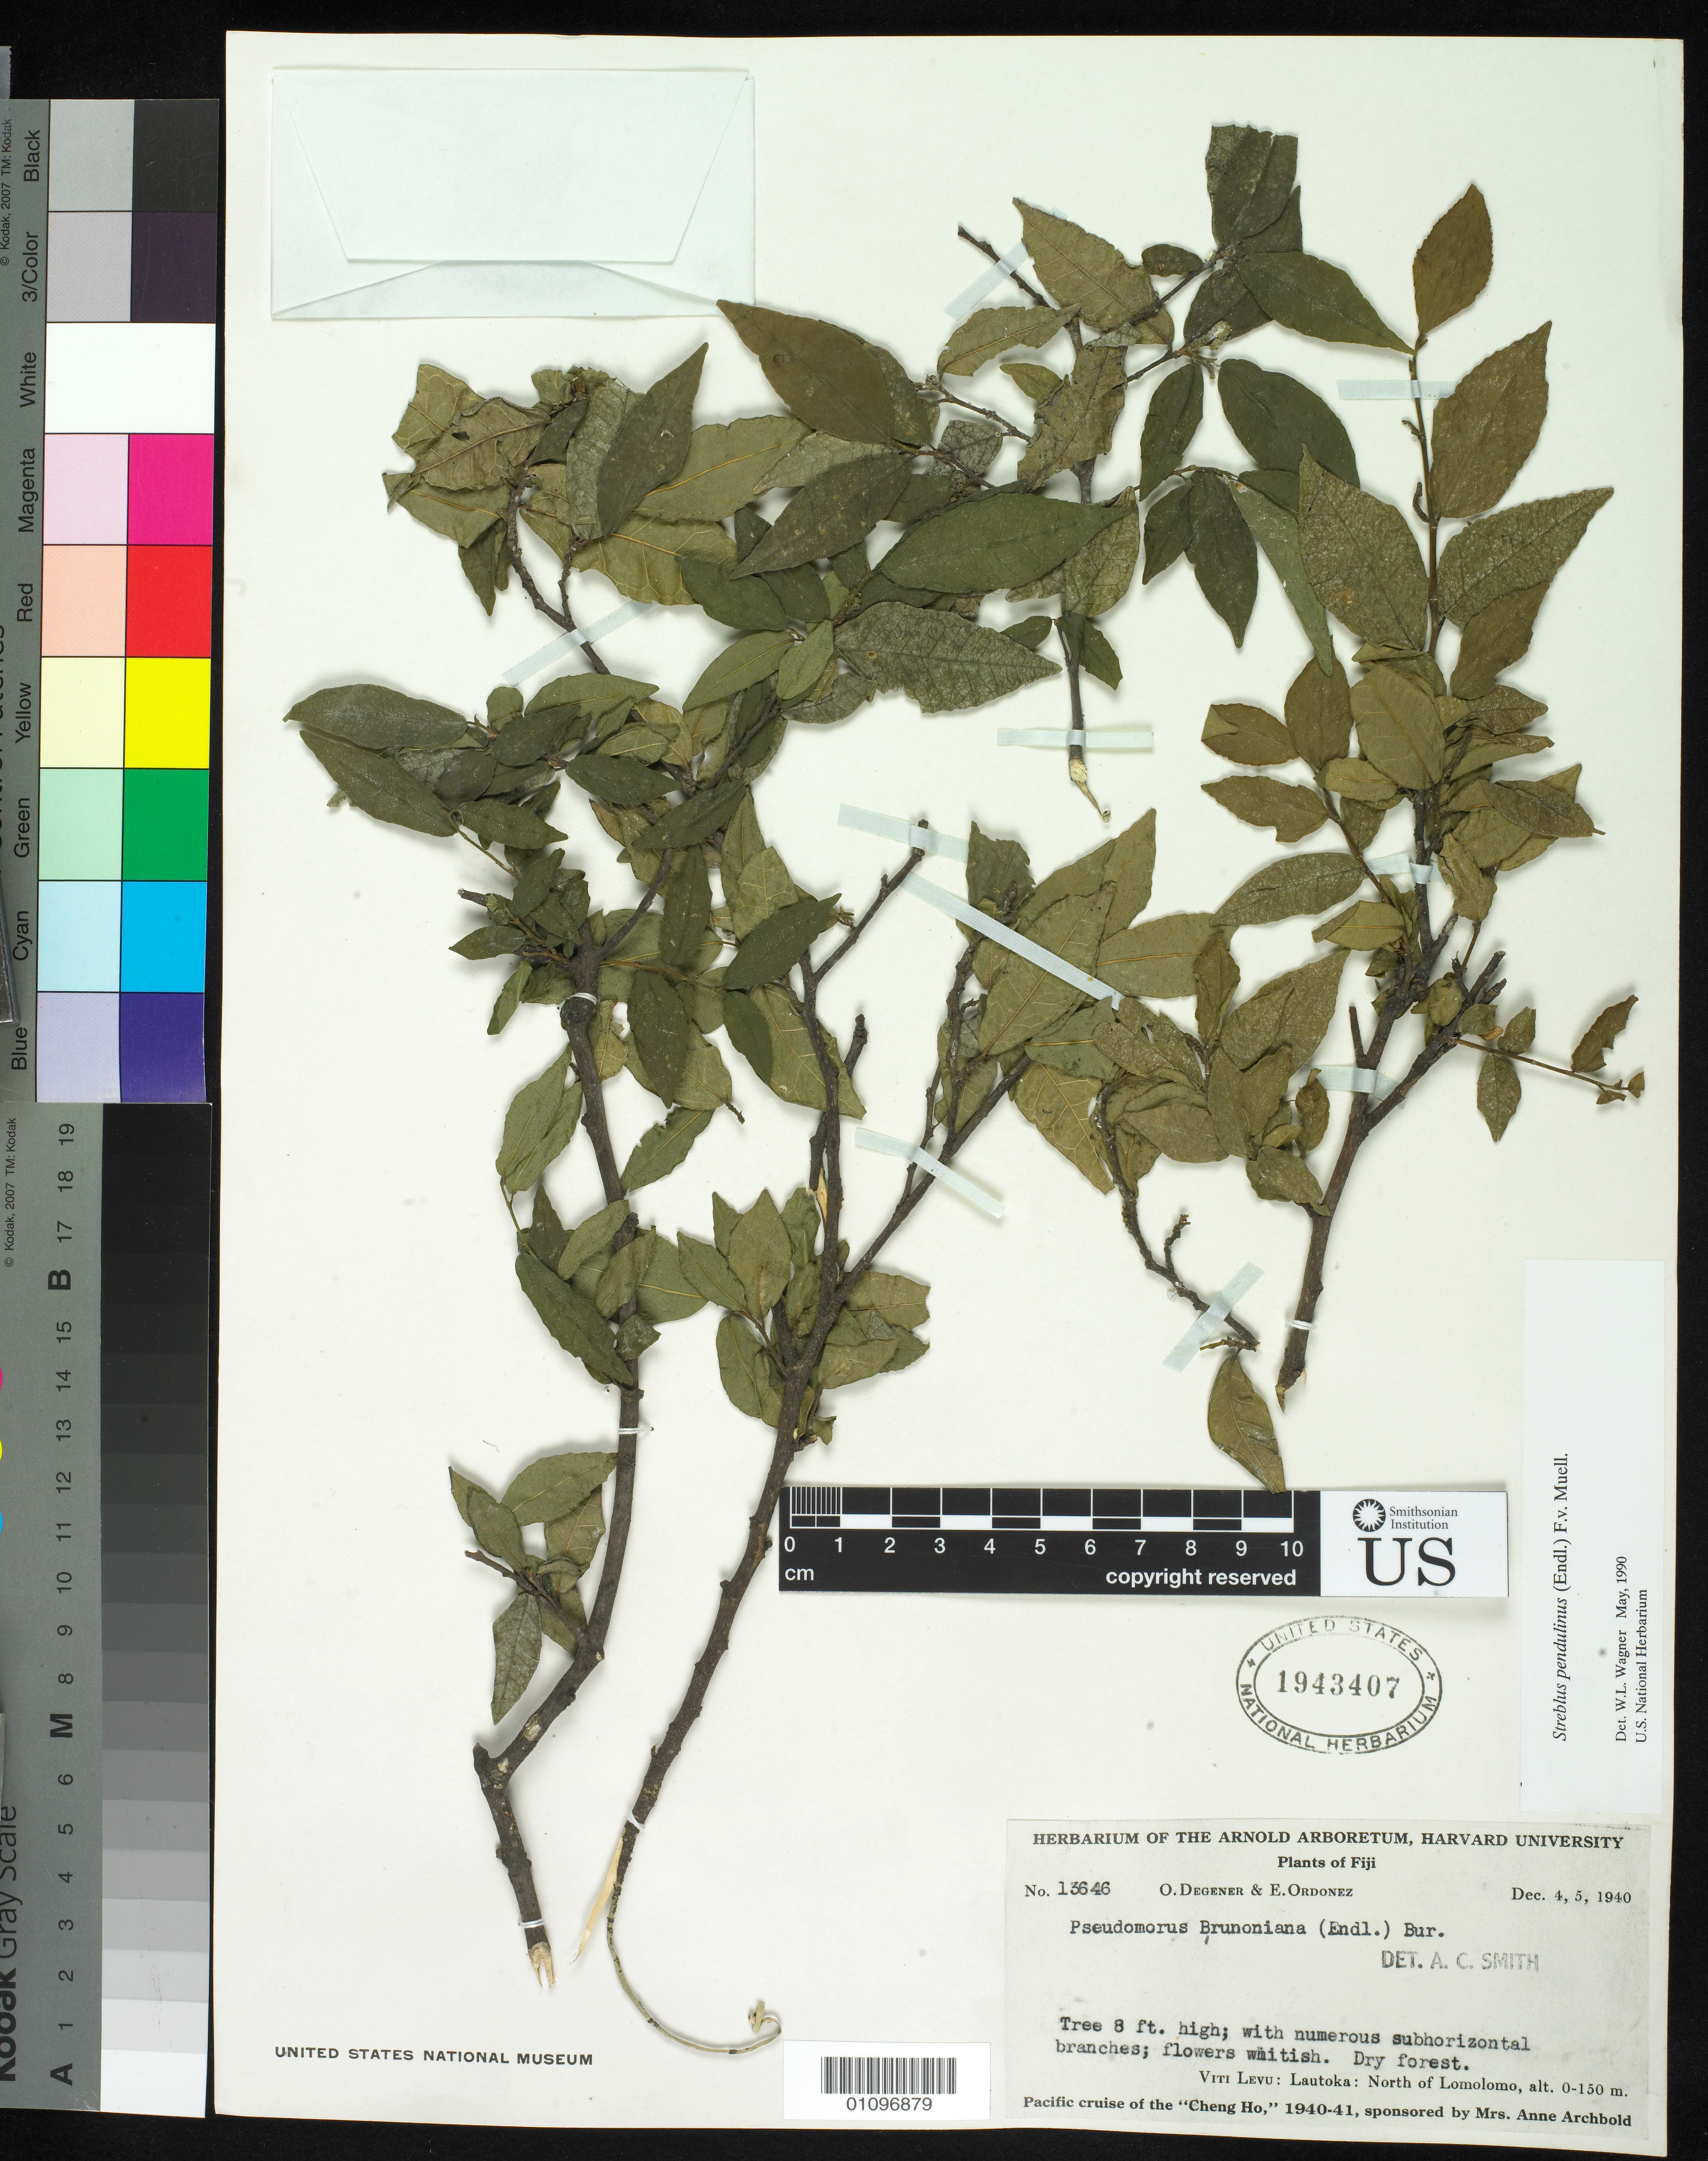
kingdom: Plantae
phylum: Tracheophyta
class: Magnoliopsida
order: Rosales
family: Moraceae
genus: Paratrophis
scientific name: Paratrophis pendulina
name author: (Endl.) E. M. Gardner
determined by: Wagner, W. L., (BOT), Smithsonian Institution - National Museum of Natural History (UNITED STATES)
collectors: O. Degener & E. Ordonez.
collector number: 13646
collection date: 1940-12-03/1940-12-04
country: Fiji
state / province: Western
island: Viti Levu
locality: Lautoka: N of Lomolomo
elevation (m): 0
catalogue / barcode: US 1943407